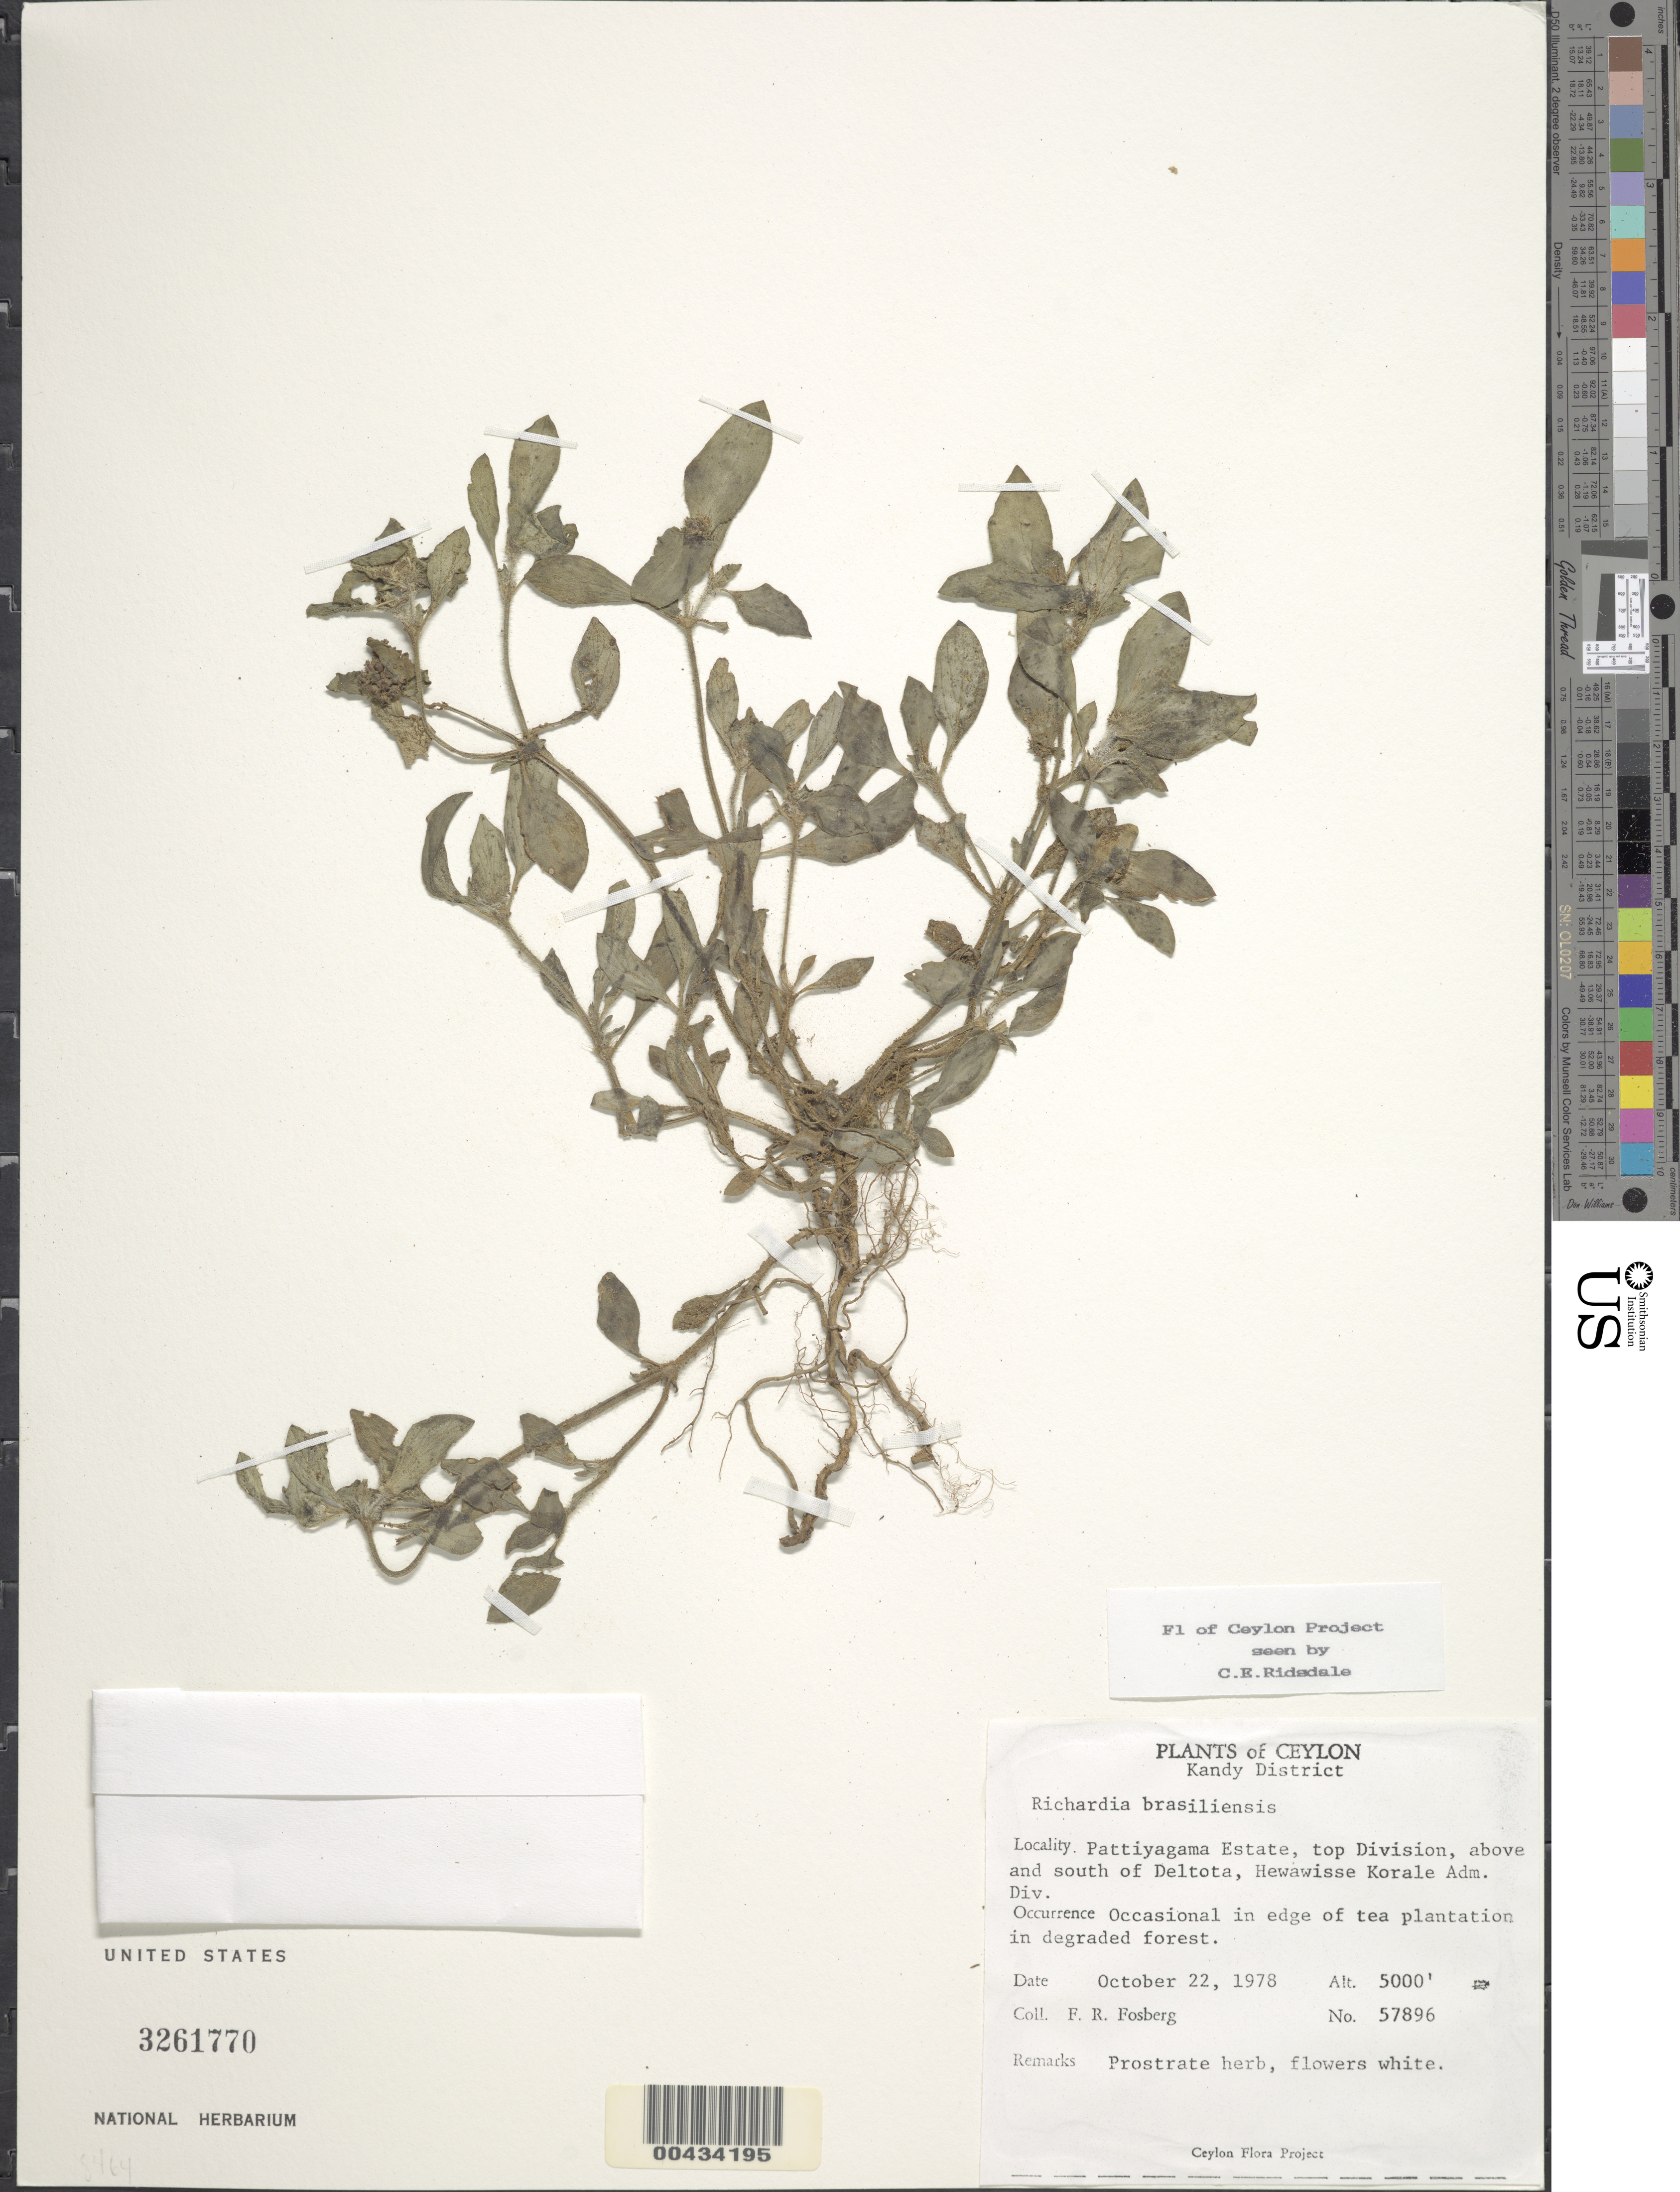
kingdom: Plantae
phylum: Tracheophyta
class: Magnoliopsida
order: Gentianales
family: Rubiaceae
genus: Richardia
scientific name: Richardia brasiliensis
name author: Gomes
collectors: F. R. Fosberg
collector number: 57896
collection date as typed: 22 Oct 1978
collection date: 1978-10-22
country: Sri Lanka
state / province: Central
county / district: Kandy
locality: Pattiyagama Estate, Top Division, above and S of Deltota, Hewawisse Korale Adm. Div.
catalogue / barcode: US 3261770